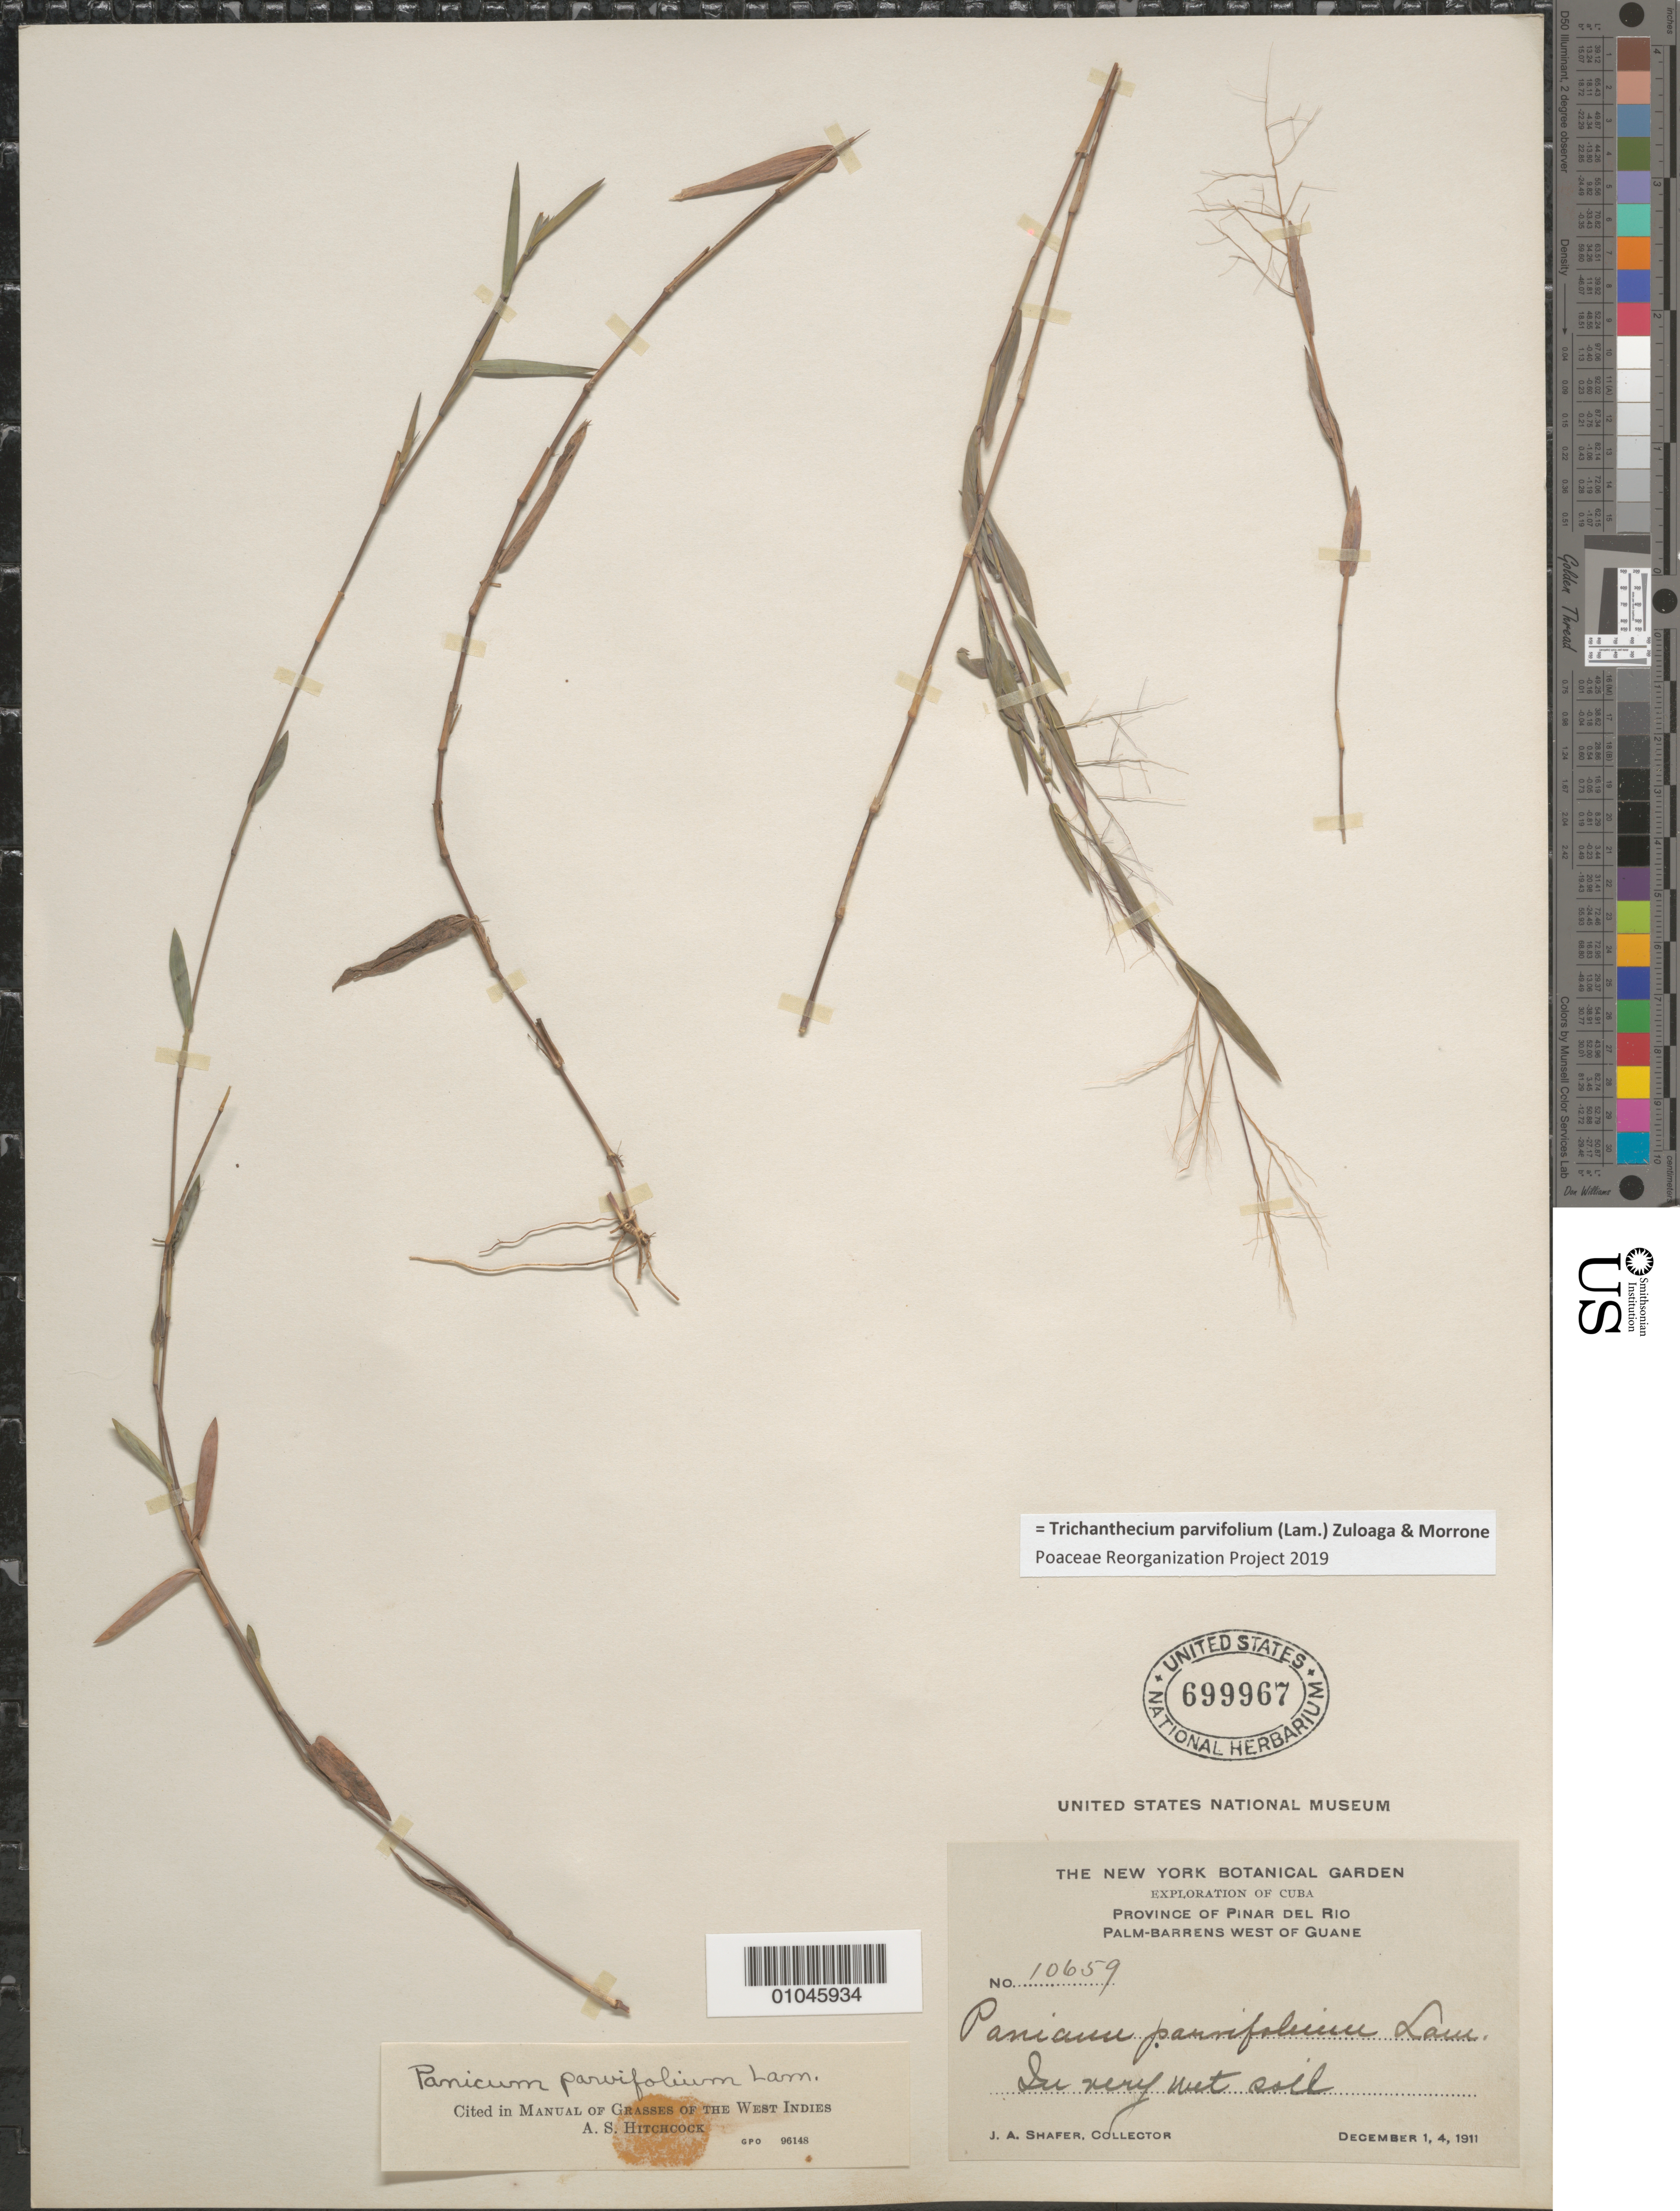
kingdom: Plantae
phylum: Tracheophyta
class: Liliopsida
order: Poales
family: Poaceae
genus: Panicum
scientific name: Panicum parvifolium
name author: Lam.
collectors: J. A. Shafer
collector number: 10659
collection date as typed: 01 Dec 1911 and 04 Dec 1911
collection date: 1911-12-01,1911-12-04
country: Cuba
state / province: Pinar del Rio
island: Cuba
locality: Palm-Barrens W of Guane In very wet soil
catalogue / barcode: US 699967